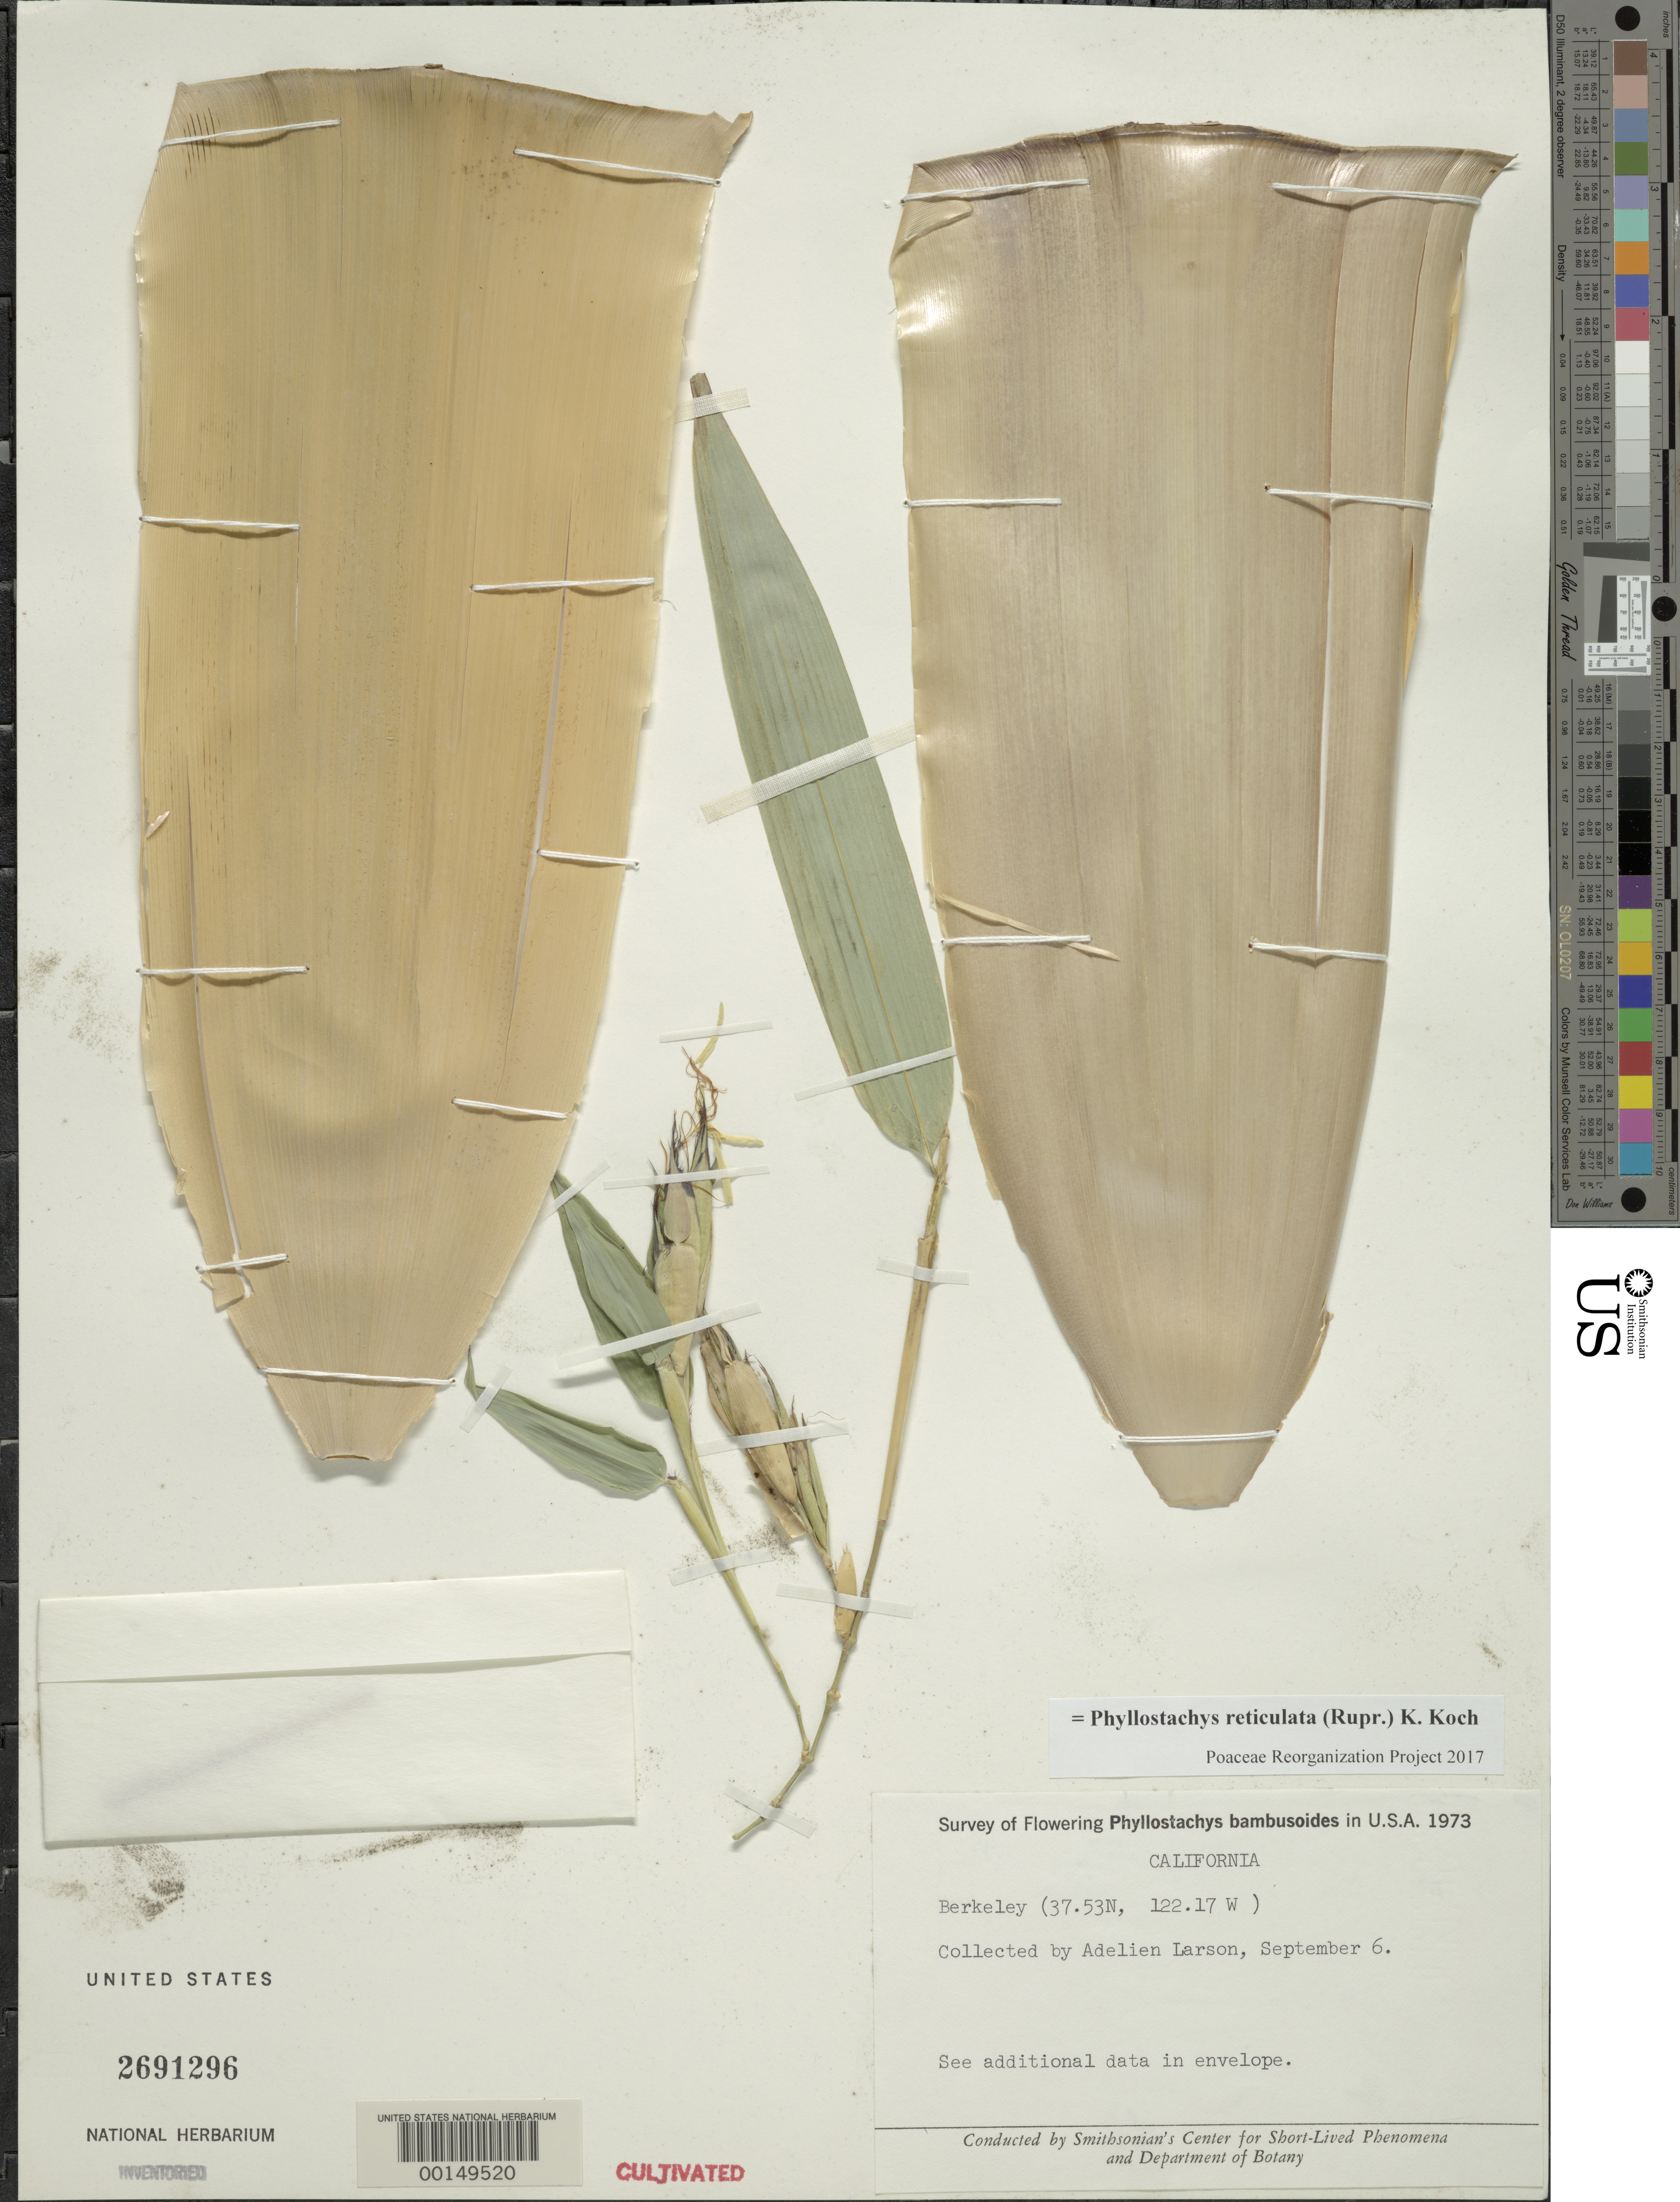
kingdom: Plantae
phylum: Tracheophyta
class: Liliopsida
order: Poales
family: Poaceae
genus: Phyllostachys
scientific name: Phyllostachys reticulata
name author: (Rupr.) K. Koch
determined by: Poaceae Reorganization Project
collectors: A. Larson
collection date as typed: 06 Sep 1973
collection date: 1973-09-06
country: United States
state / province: California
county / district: Alameda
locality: Berkeley, lat. 37.53n: long. 122.17w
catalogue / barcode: US 2691296